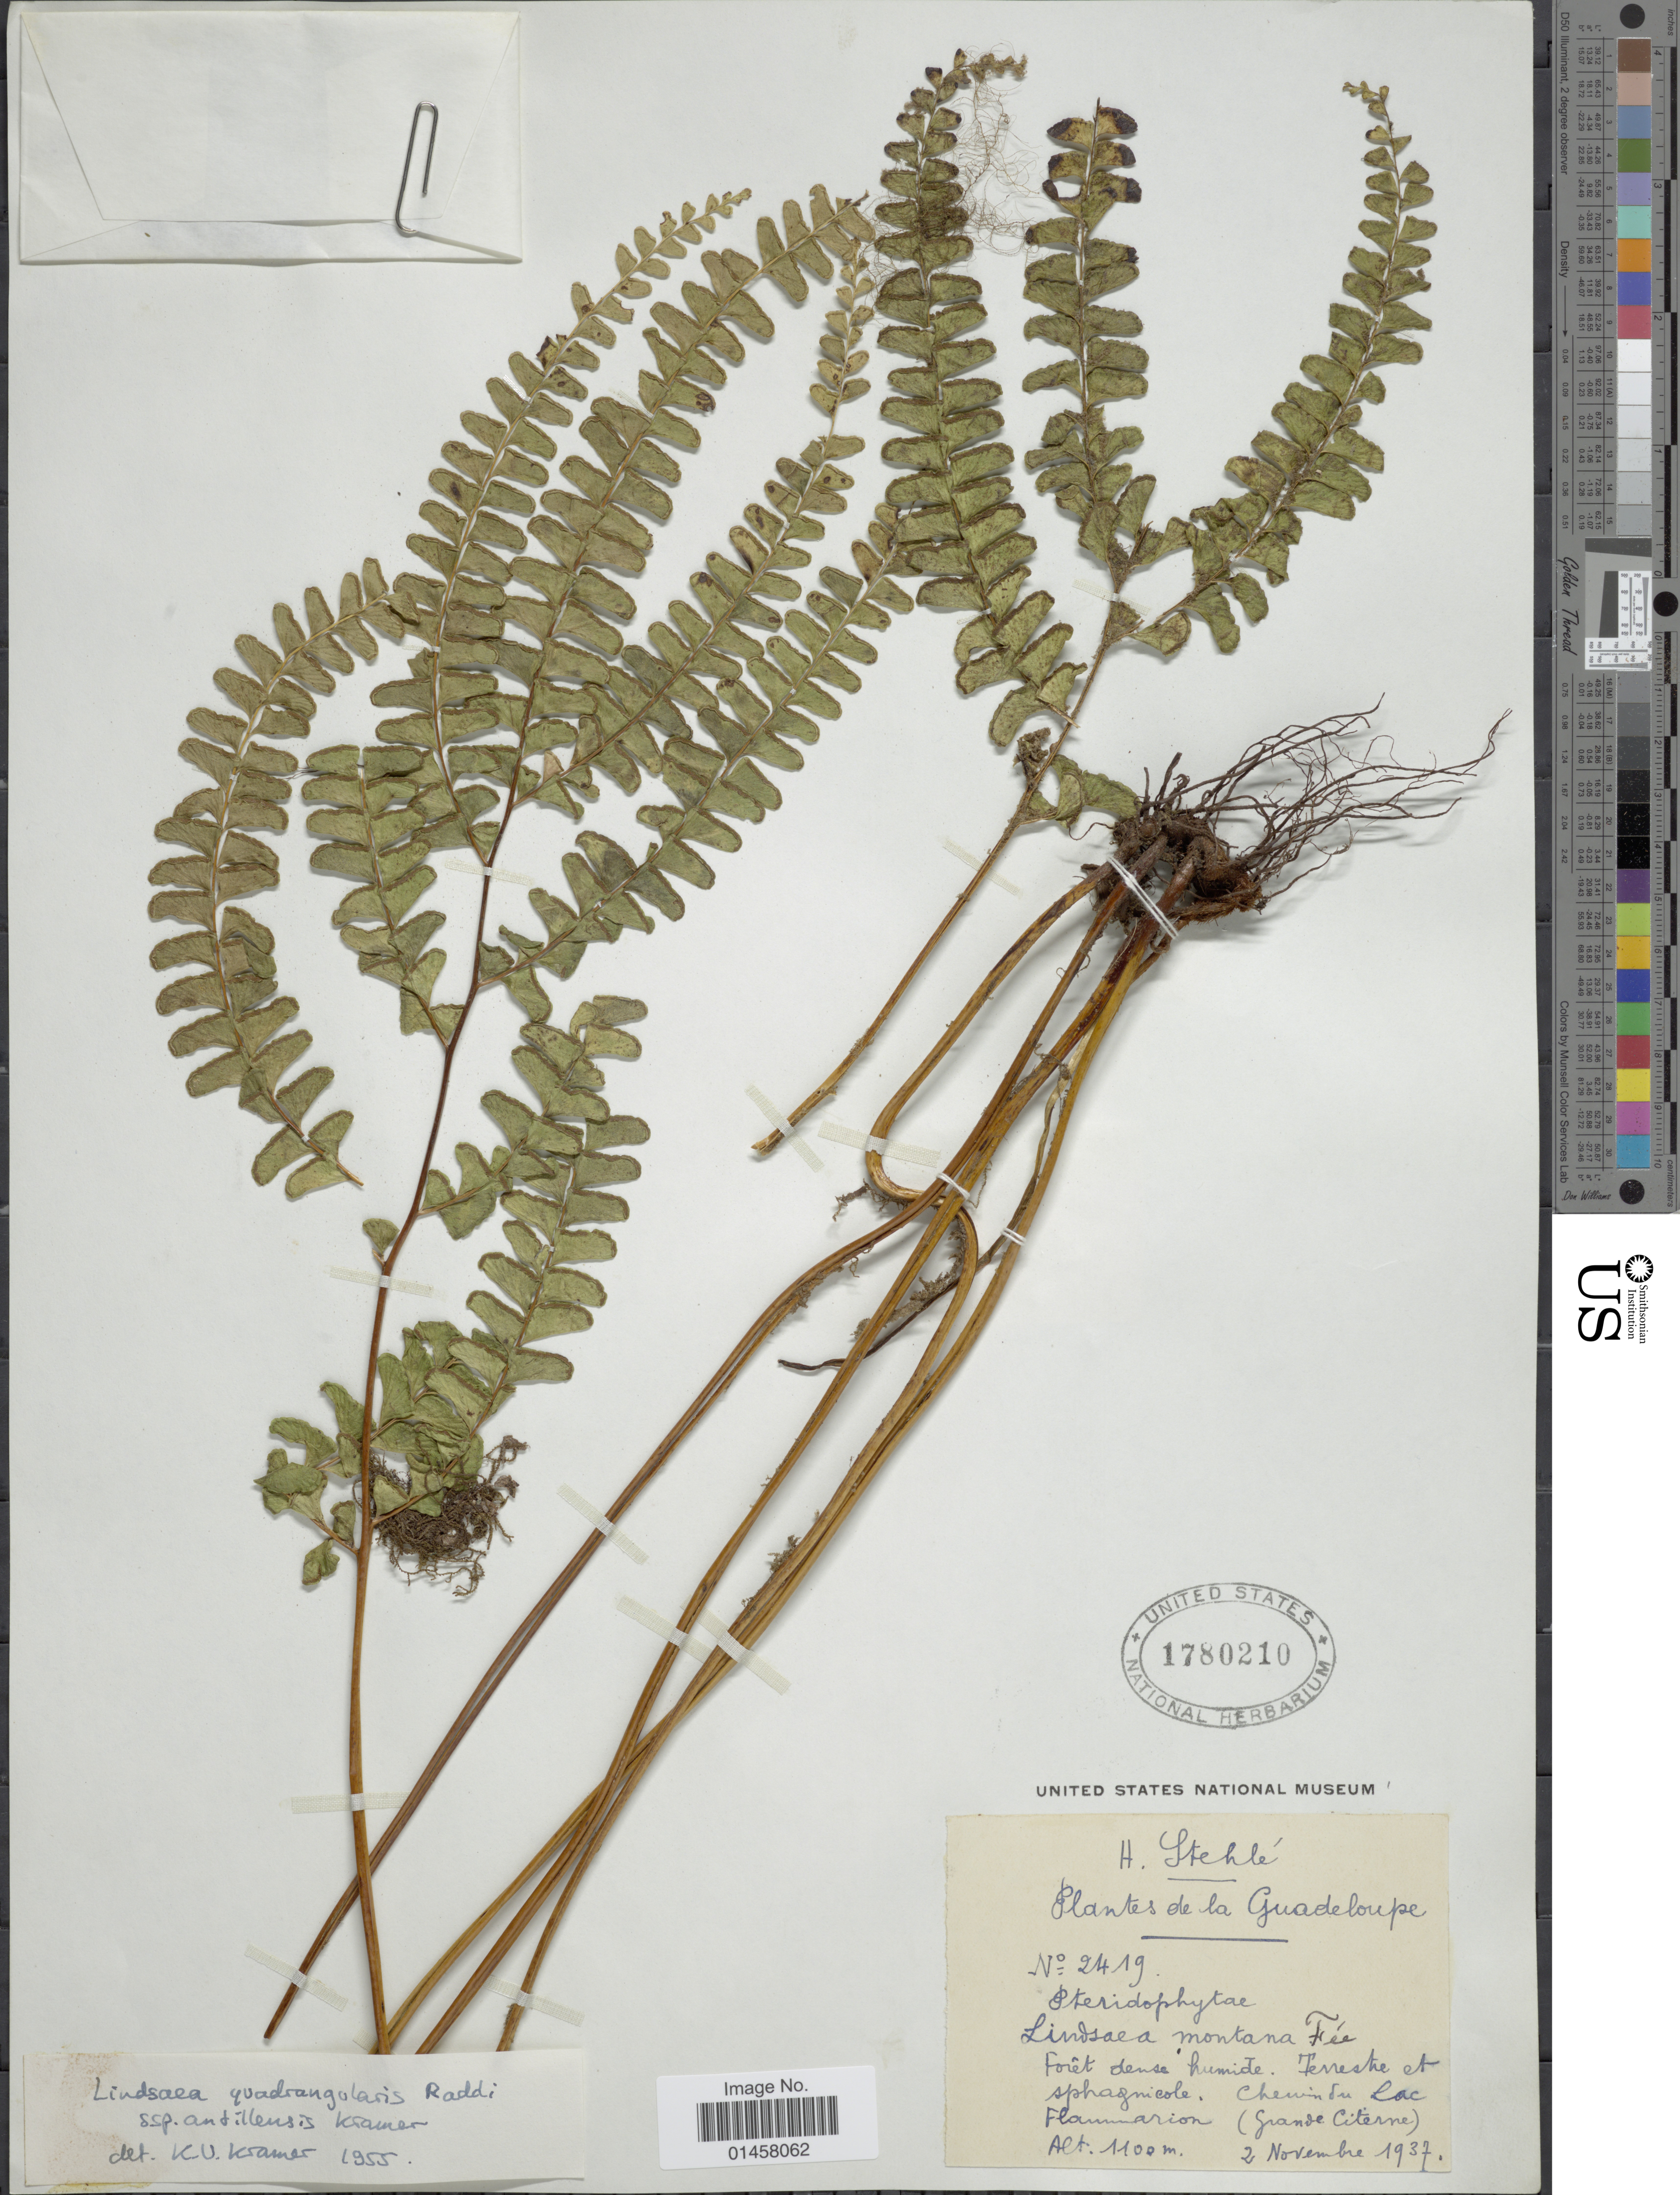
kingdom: Plantae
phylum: Tracheophyta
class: Polypodiopsida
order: Polypodiales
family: Lindsaeaceae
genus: Lindsaea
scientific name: Lindsaea quadrangularis subsp. antillensis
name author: K.U. Kramer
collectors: H. Stehlé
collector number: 2419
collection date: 1937-11-02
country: Guadeloupe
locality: Lac Flammarion (Grande Citerne)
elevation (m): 1100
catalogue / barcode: US 1780210